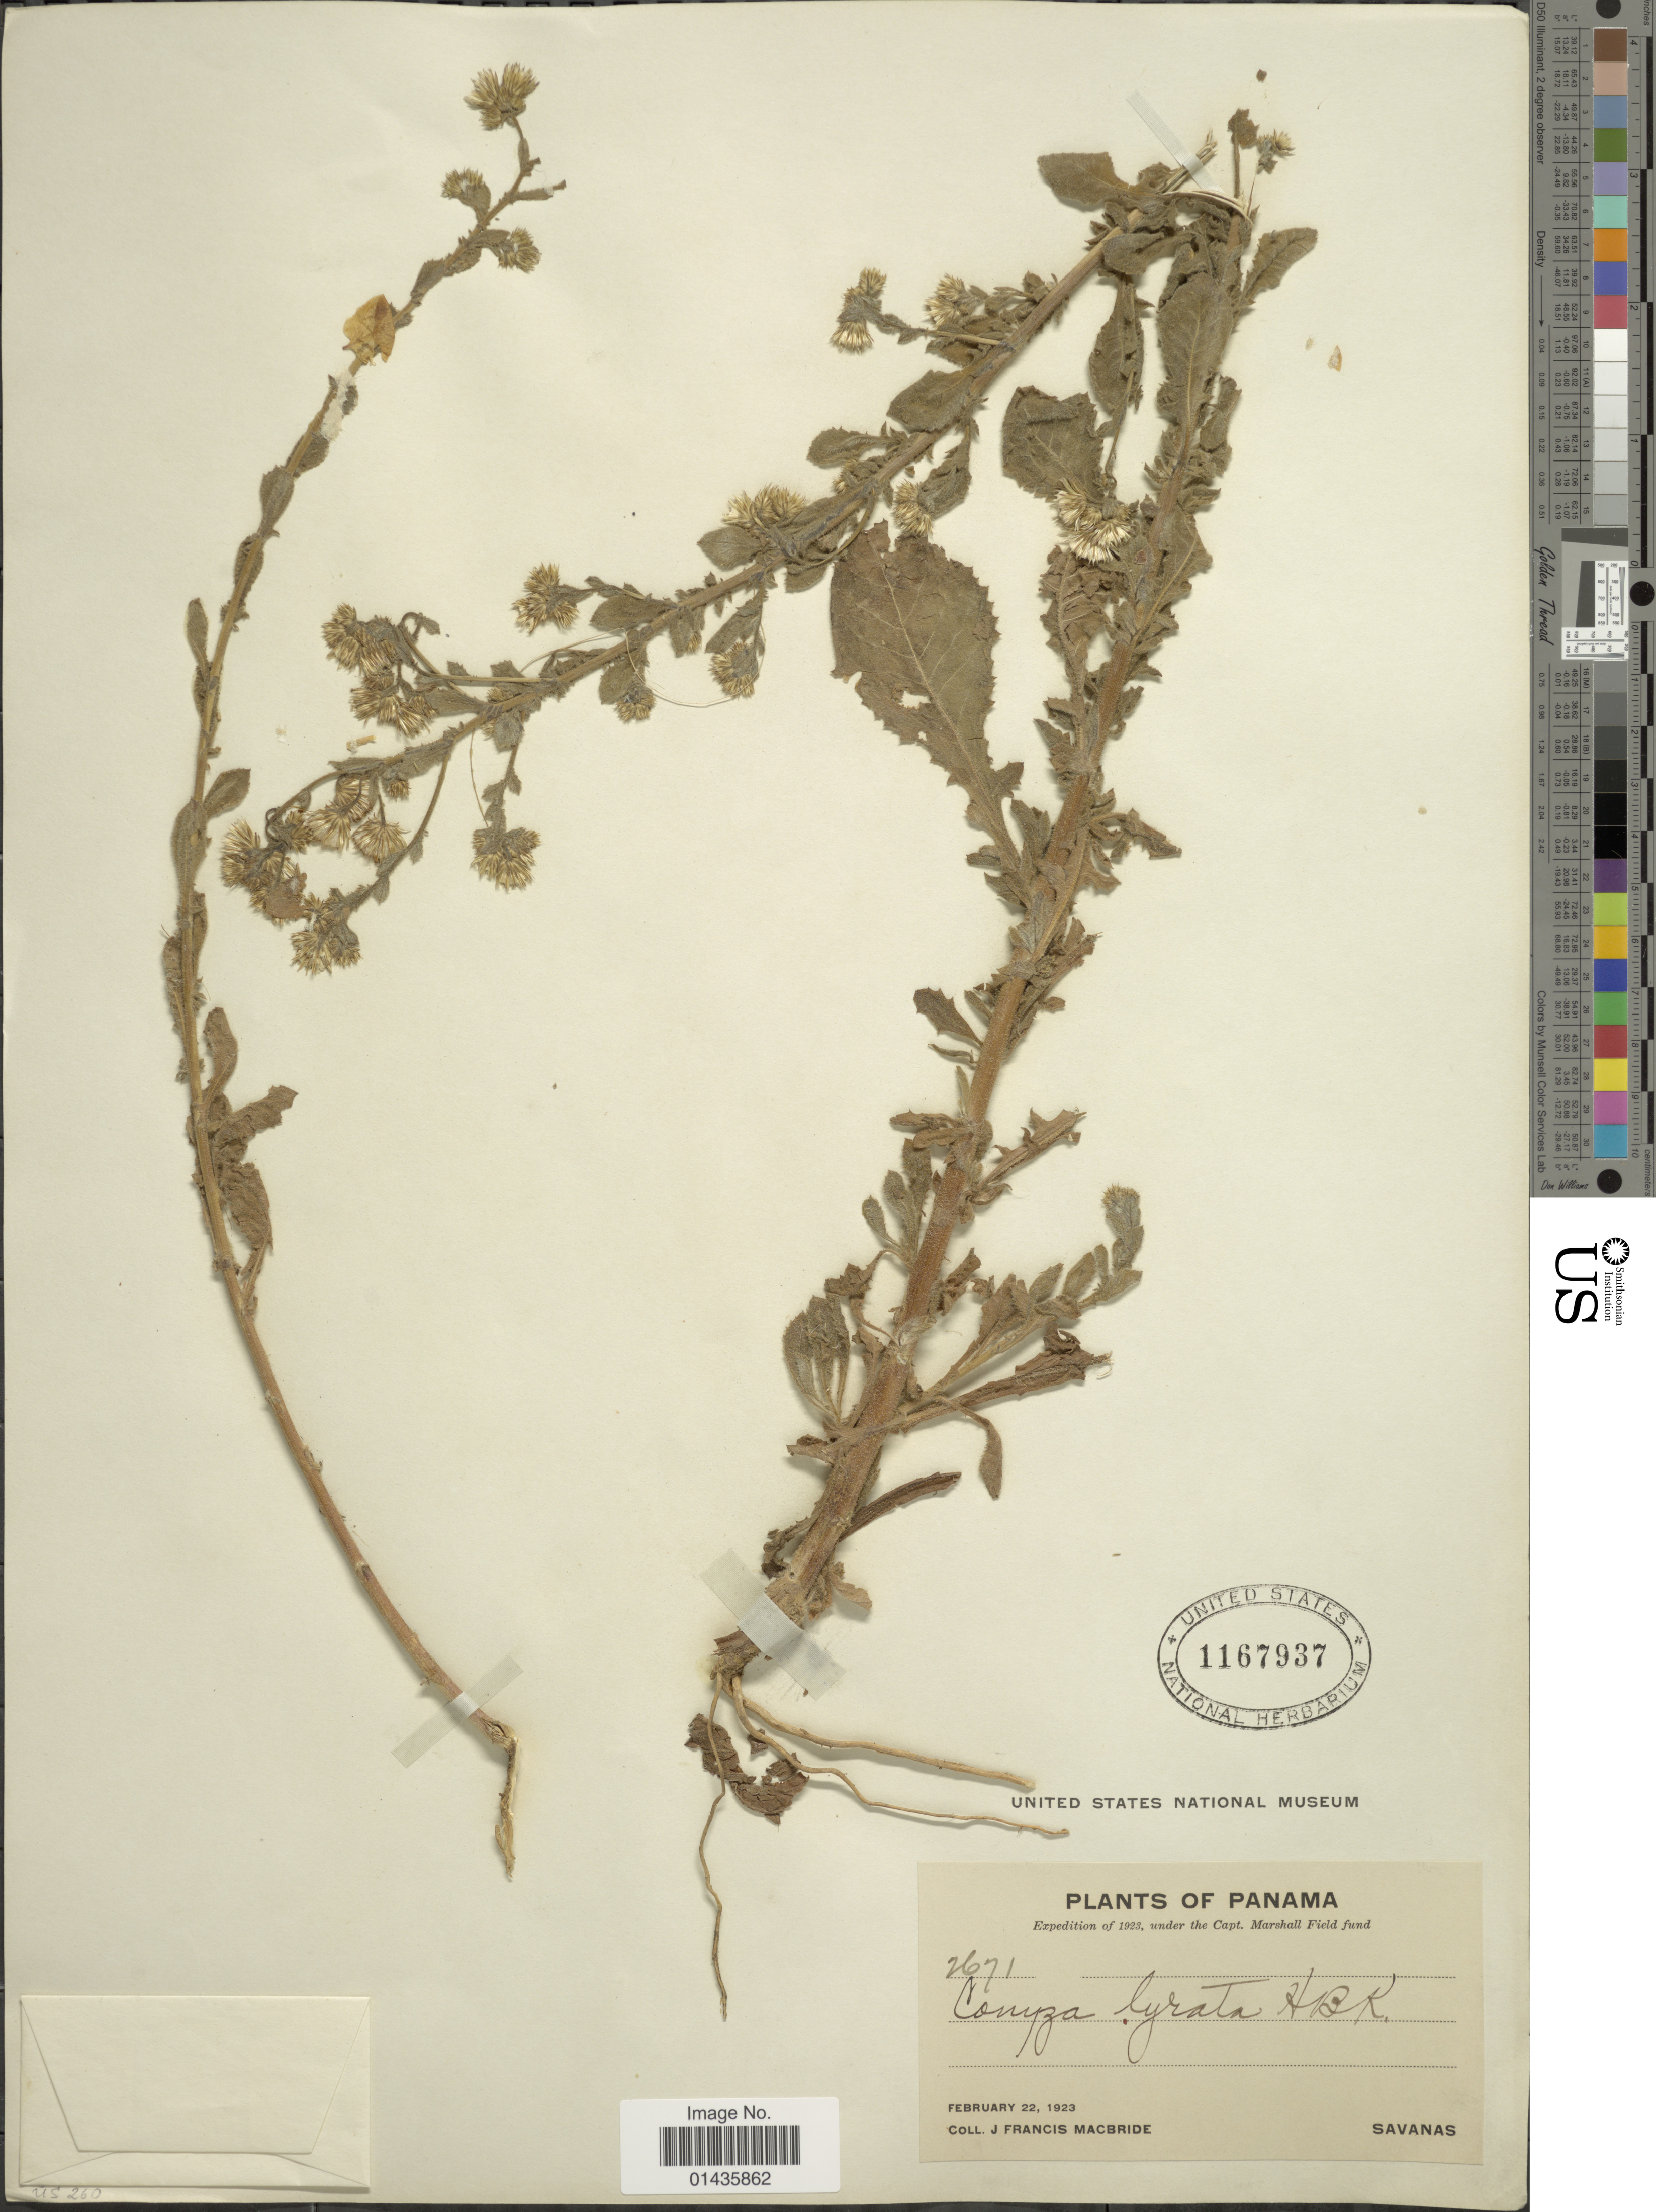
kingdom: Plantae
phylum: Tracheophyta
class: Magnoliopsida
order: Asterales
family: Asteraceae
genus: Pseudoconyza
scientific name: Pseudoconyza lyrata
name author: (Kunth) Cuatrec.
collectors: J. F. Macbride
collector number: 2671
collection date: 1923-02-22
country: Panama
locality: Savanas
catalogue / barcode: US 1167937